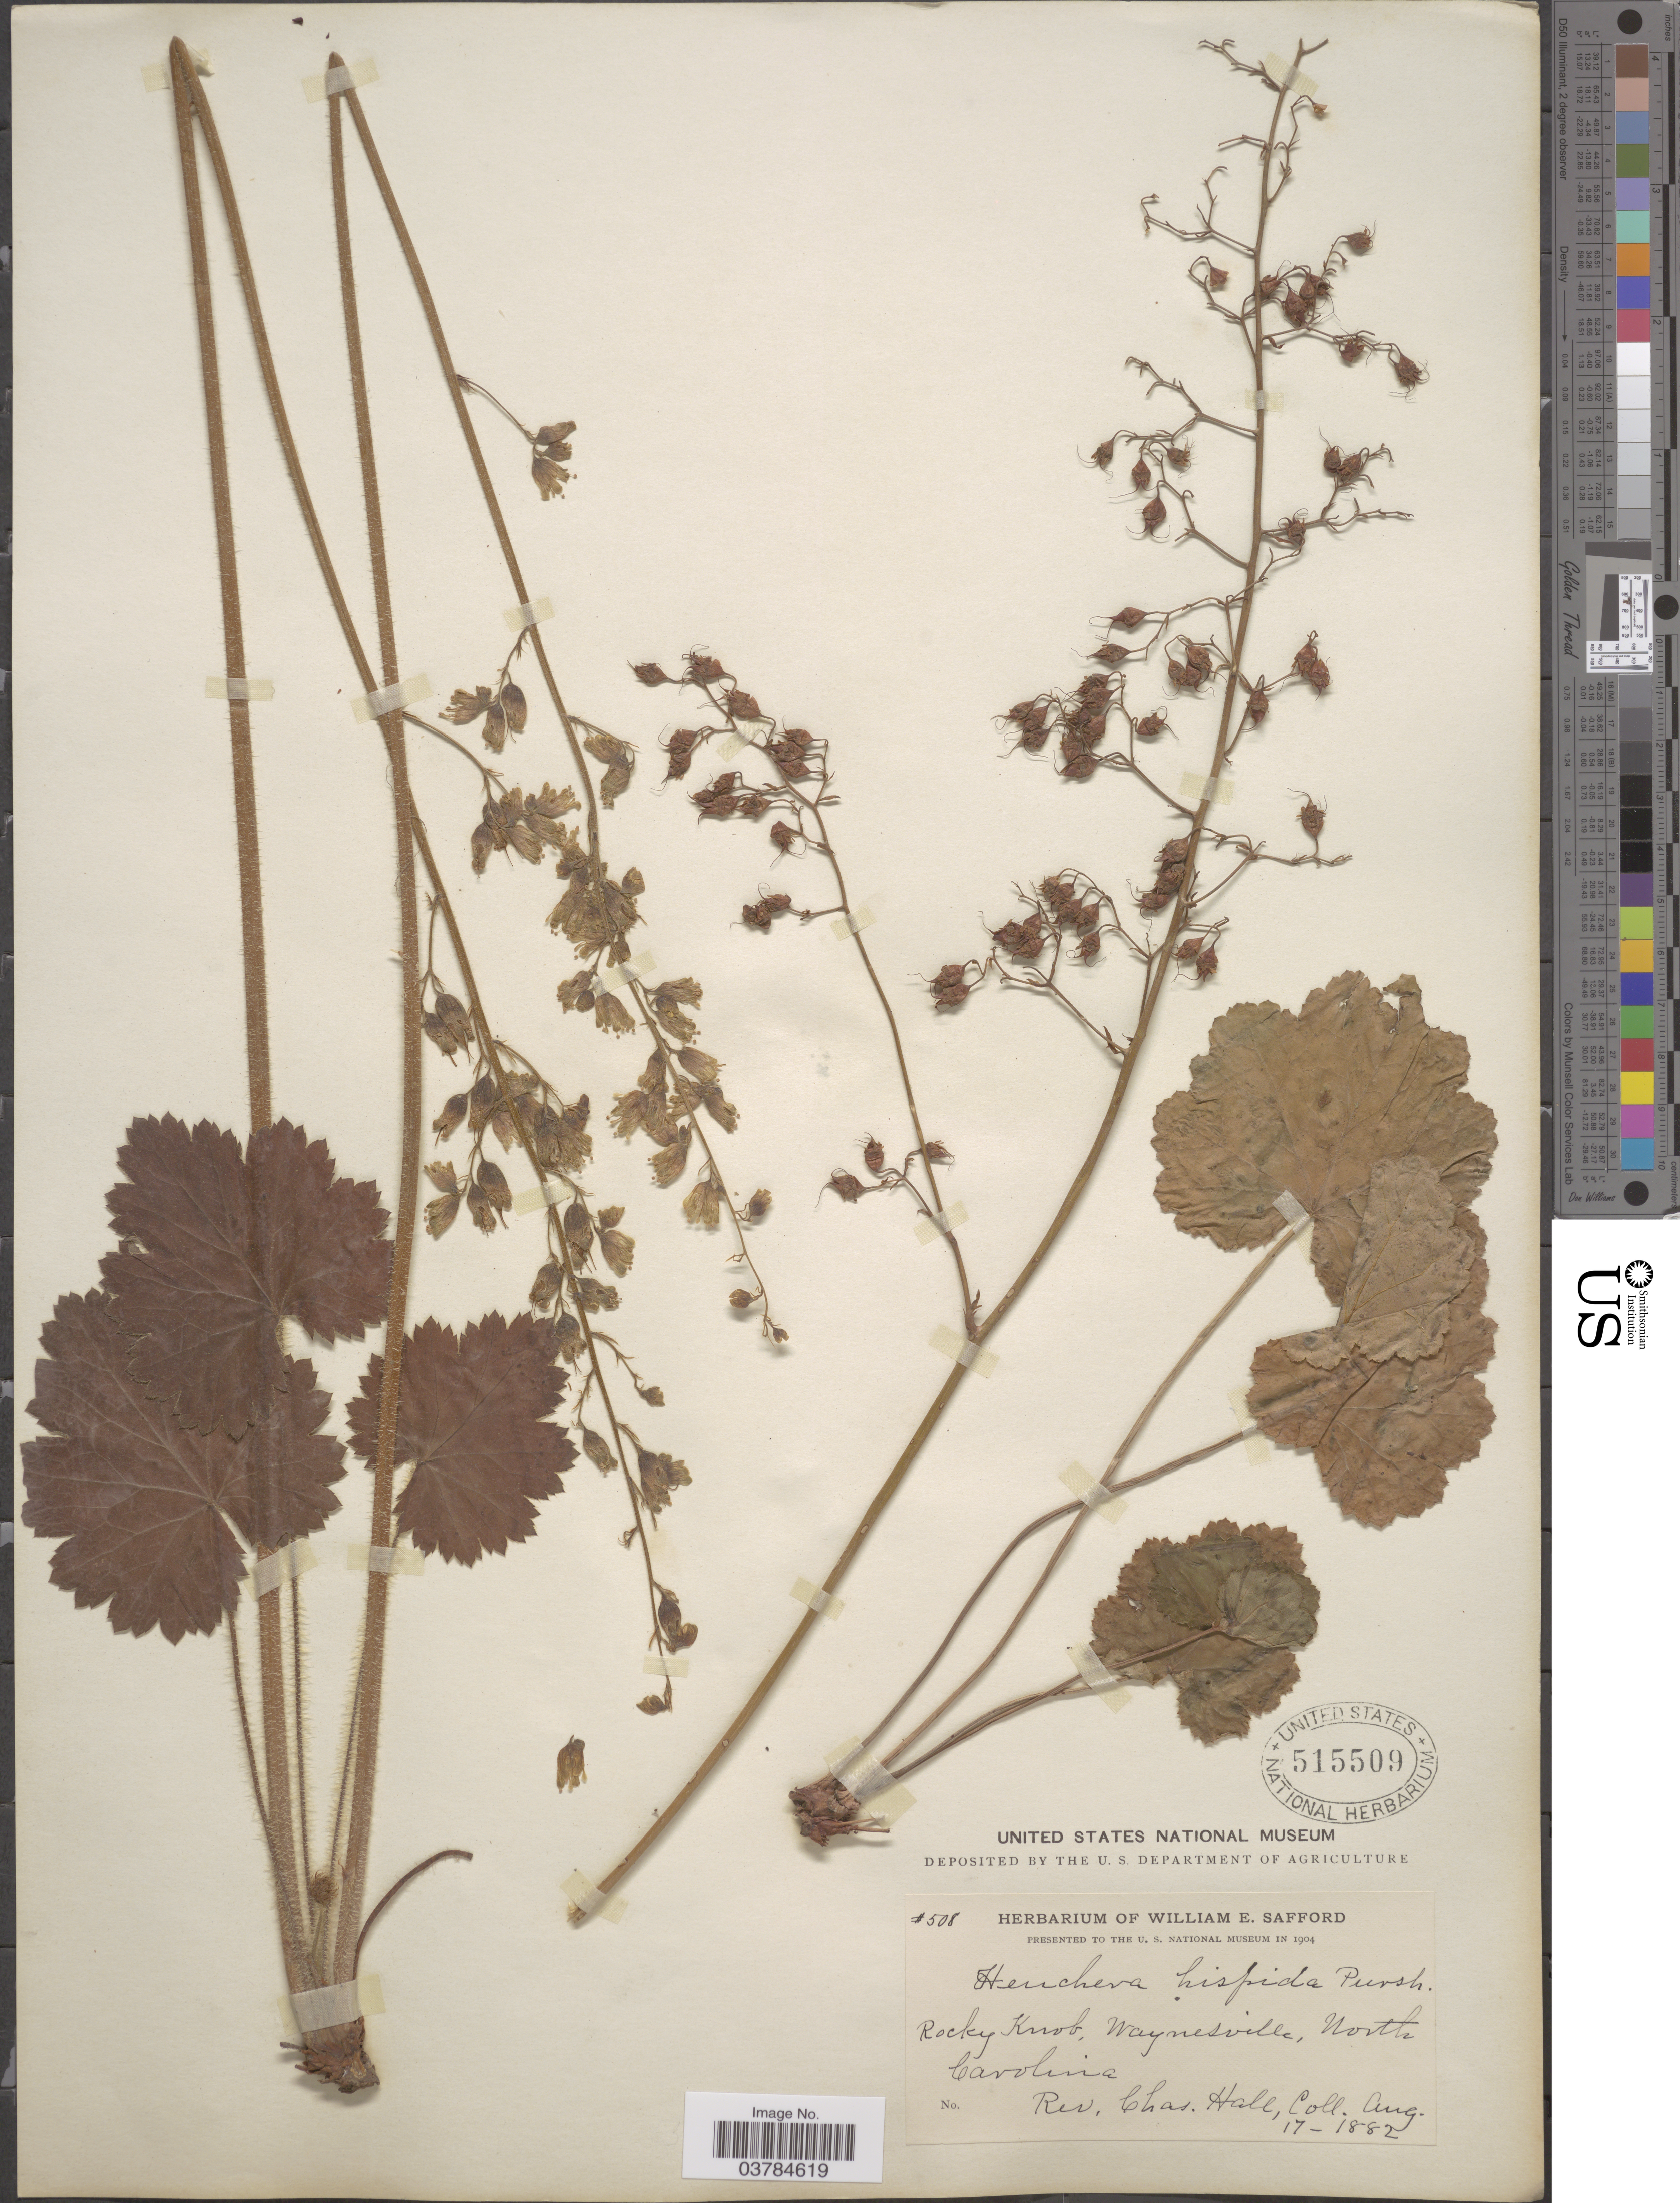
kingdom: Plantae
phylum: Tracheophyta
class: Magnoliopsida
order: Saxifragales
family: Saxifragaceae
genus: Heuchera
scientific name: Heuchera hispida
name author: Pursh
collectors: C. Hall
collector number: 508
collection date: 1882-08-17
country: United States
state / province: North Carolina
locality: Rocky Knob, Waynesville.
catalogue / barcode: US 515509